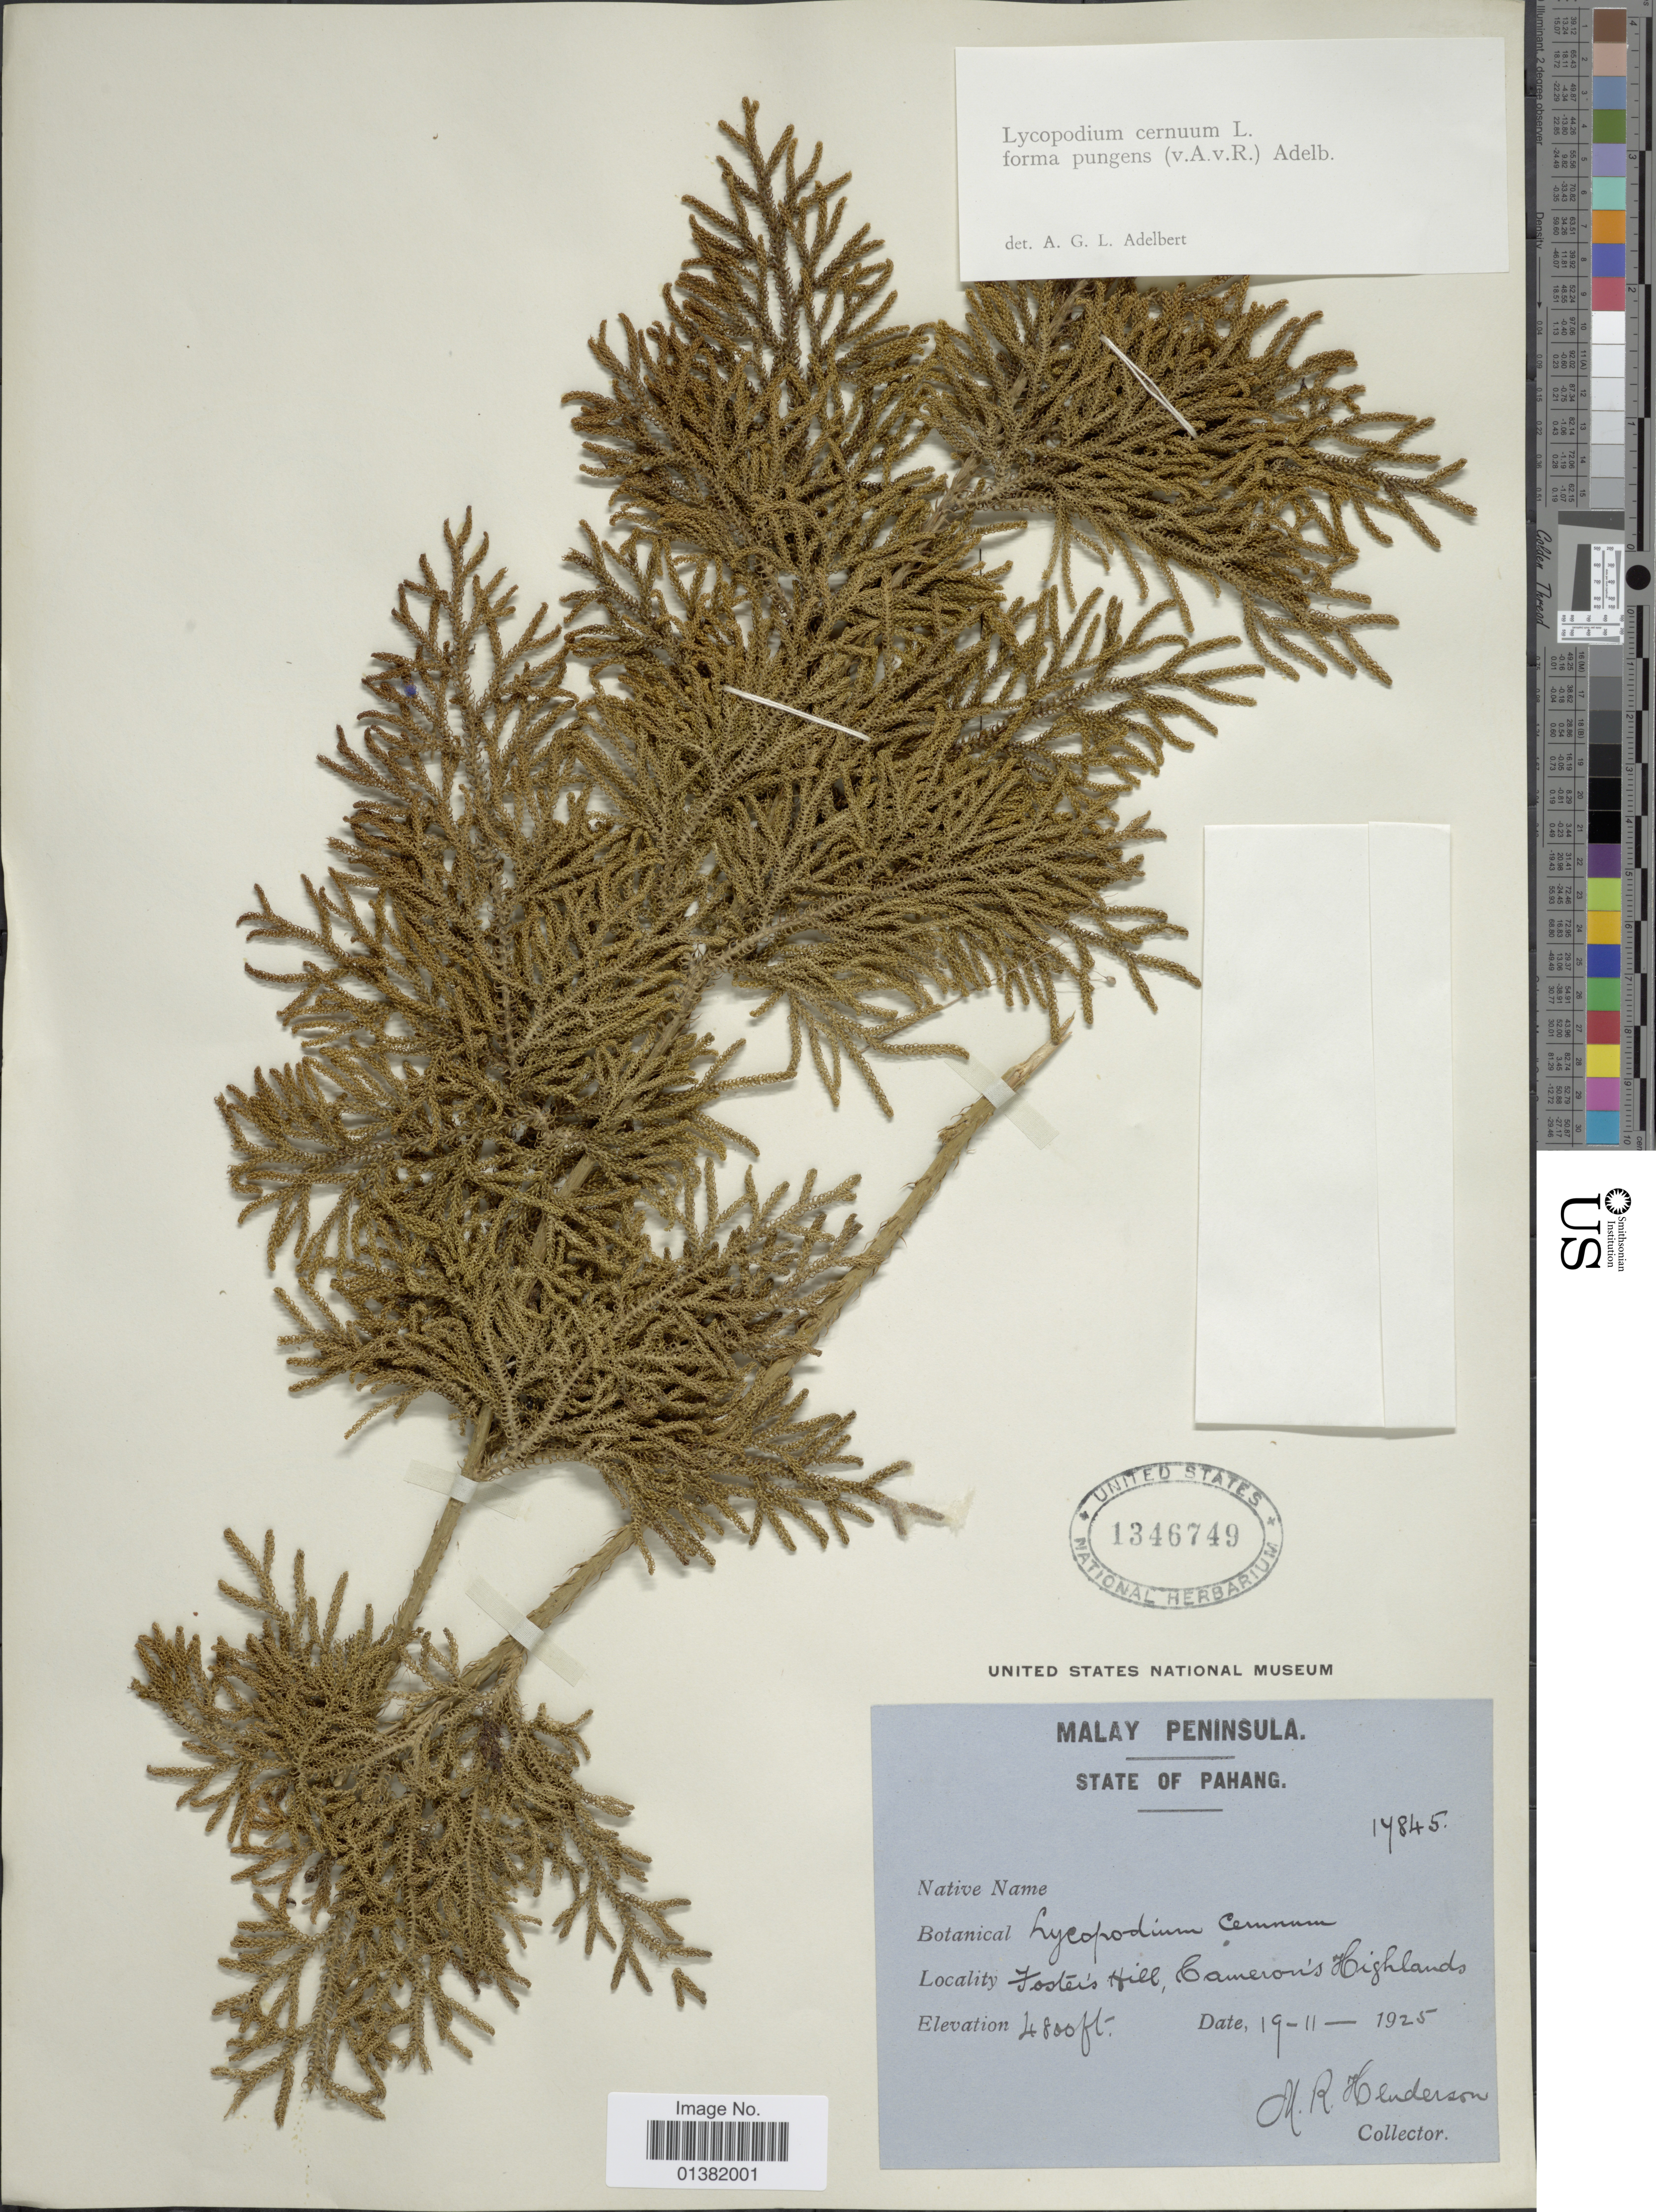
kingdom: Plantae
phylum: Tracheophyta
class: Lycopodiopsida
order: Lycopodiales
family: Lycopodiaceae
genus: Palhinhaea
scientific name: Palhinhaea cernua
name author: (L.) Vasc. & Franco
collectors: M. Henderson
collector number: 17845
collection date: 1925-11-19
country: Malaysia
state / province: Pahang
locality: Foster's Hill, Cameron's Highlands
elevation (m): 1463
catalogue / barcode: US 1346749